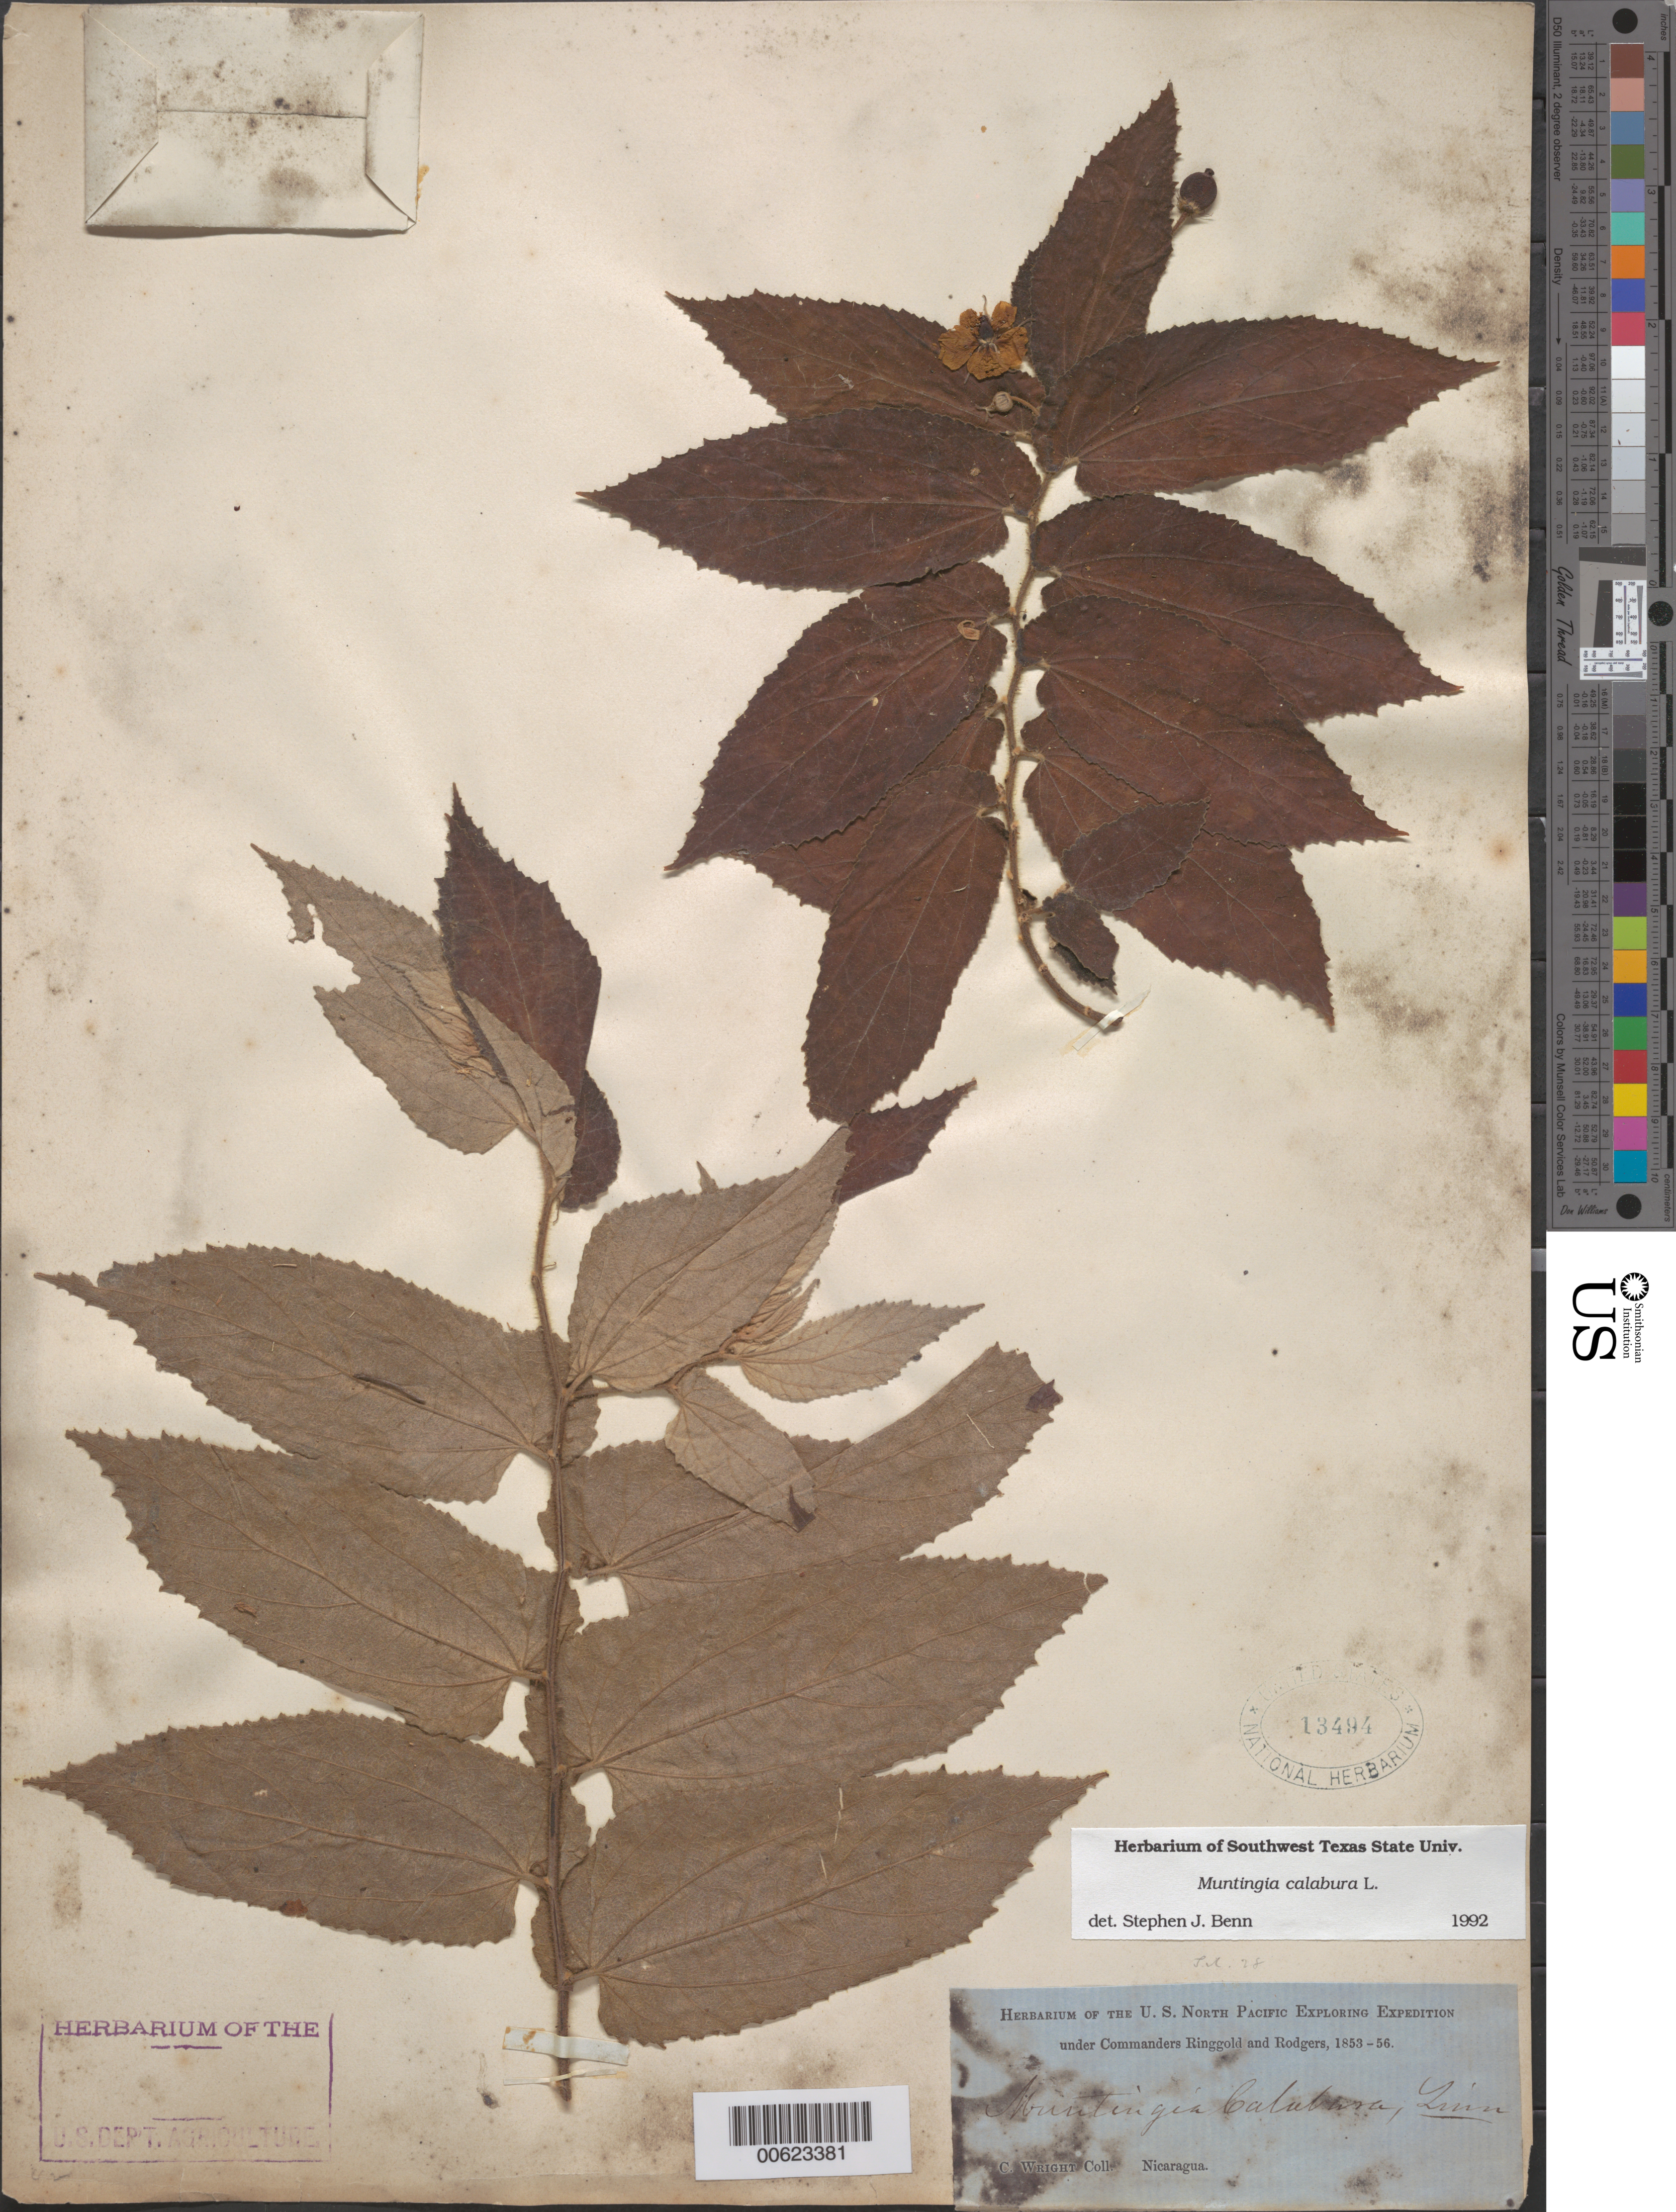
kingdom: Plantae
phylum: Tracheophyta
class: Magnoliopsida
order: Malvales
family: Muntingiaceae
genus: Muntingia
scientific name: Muntingia calabura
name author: L.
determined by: Benn, S. J.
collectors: C. Wright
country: Nicaragua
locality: Sine loc.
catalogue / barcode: US 13494